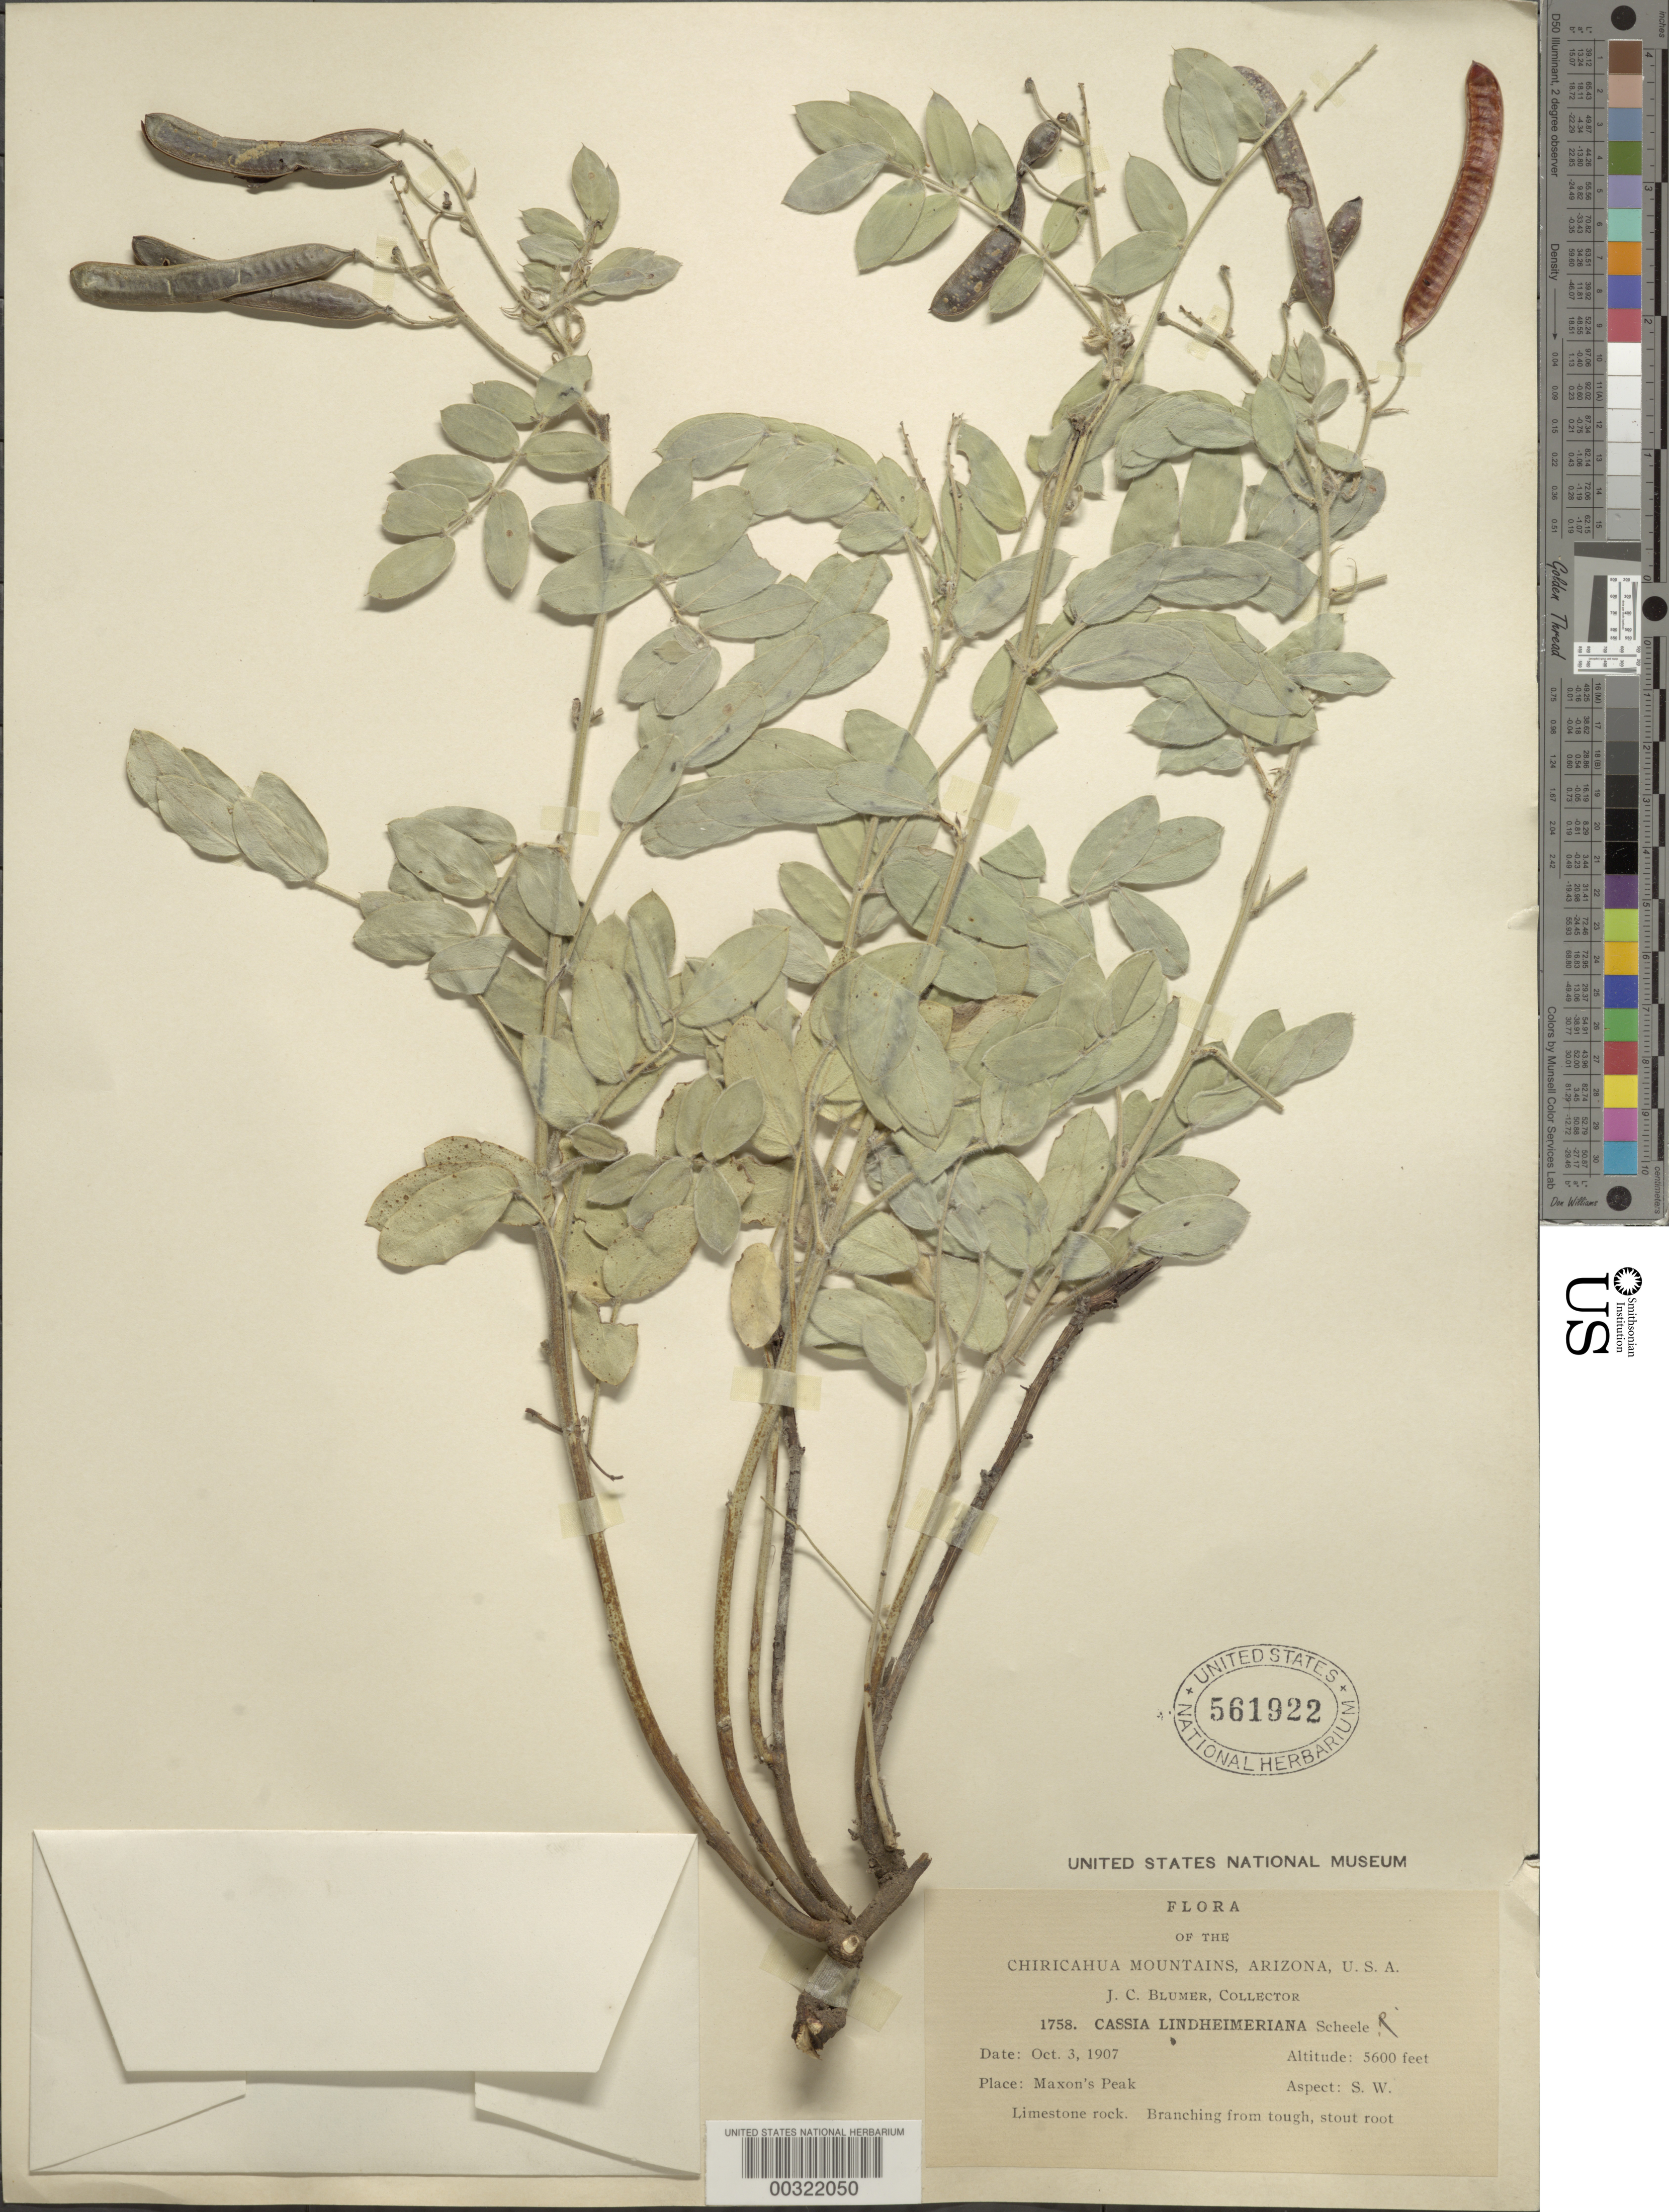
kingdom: Plantae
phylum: Tracheophyta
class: Magnoliopsida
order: Fabales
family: Fabaceae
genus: Senna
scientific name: Senna lindheimeriana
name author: (Scheele) H.S. Irwin & Barneby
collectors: J. C. Blumer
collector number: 1758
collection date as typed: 03 Oct 1907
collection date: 1907-10-03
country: United States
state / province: Arizona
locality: Maxon's peak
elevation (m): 1707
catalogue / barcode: US 561922